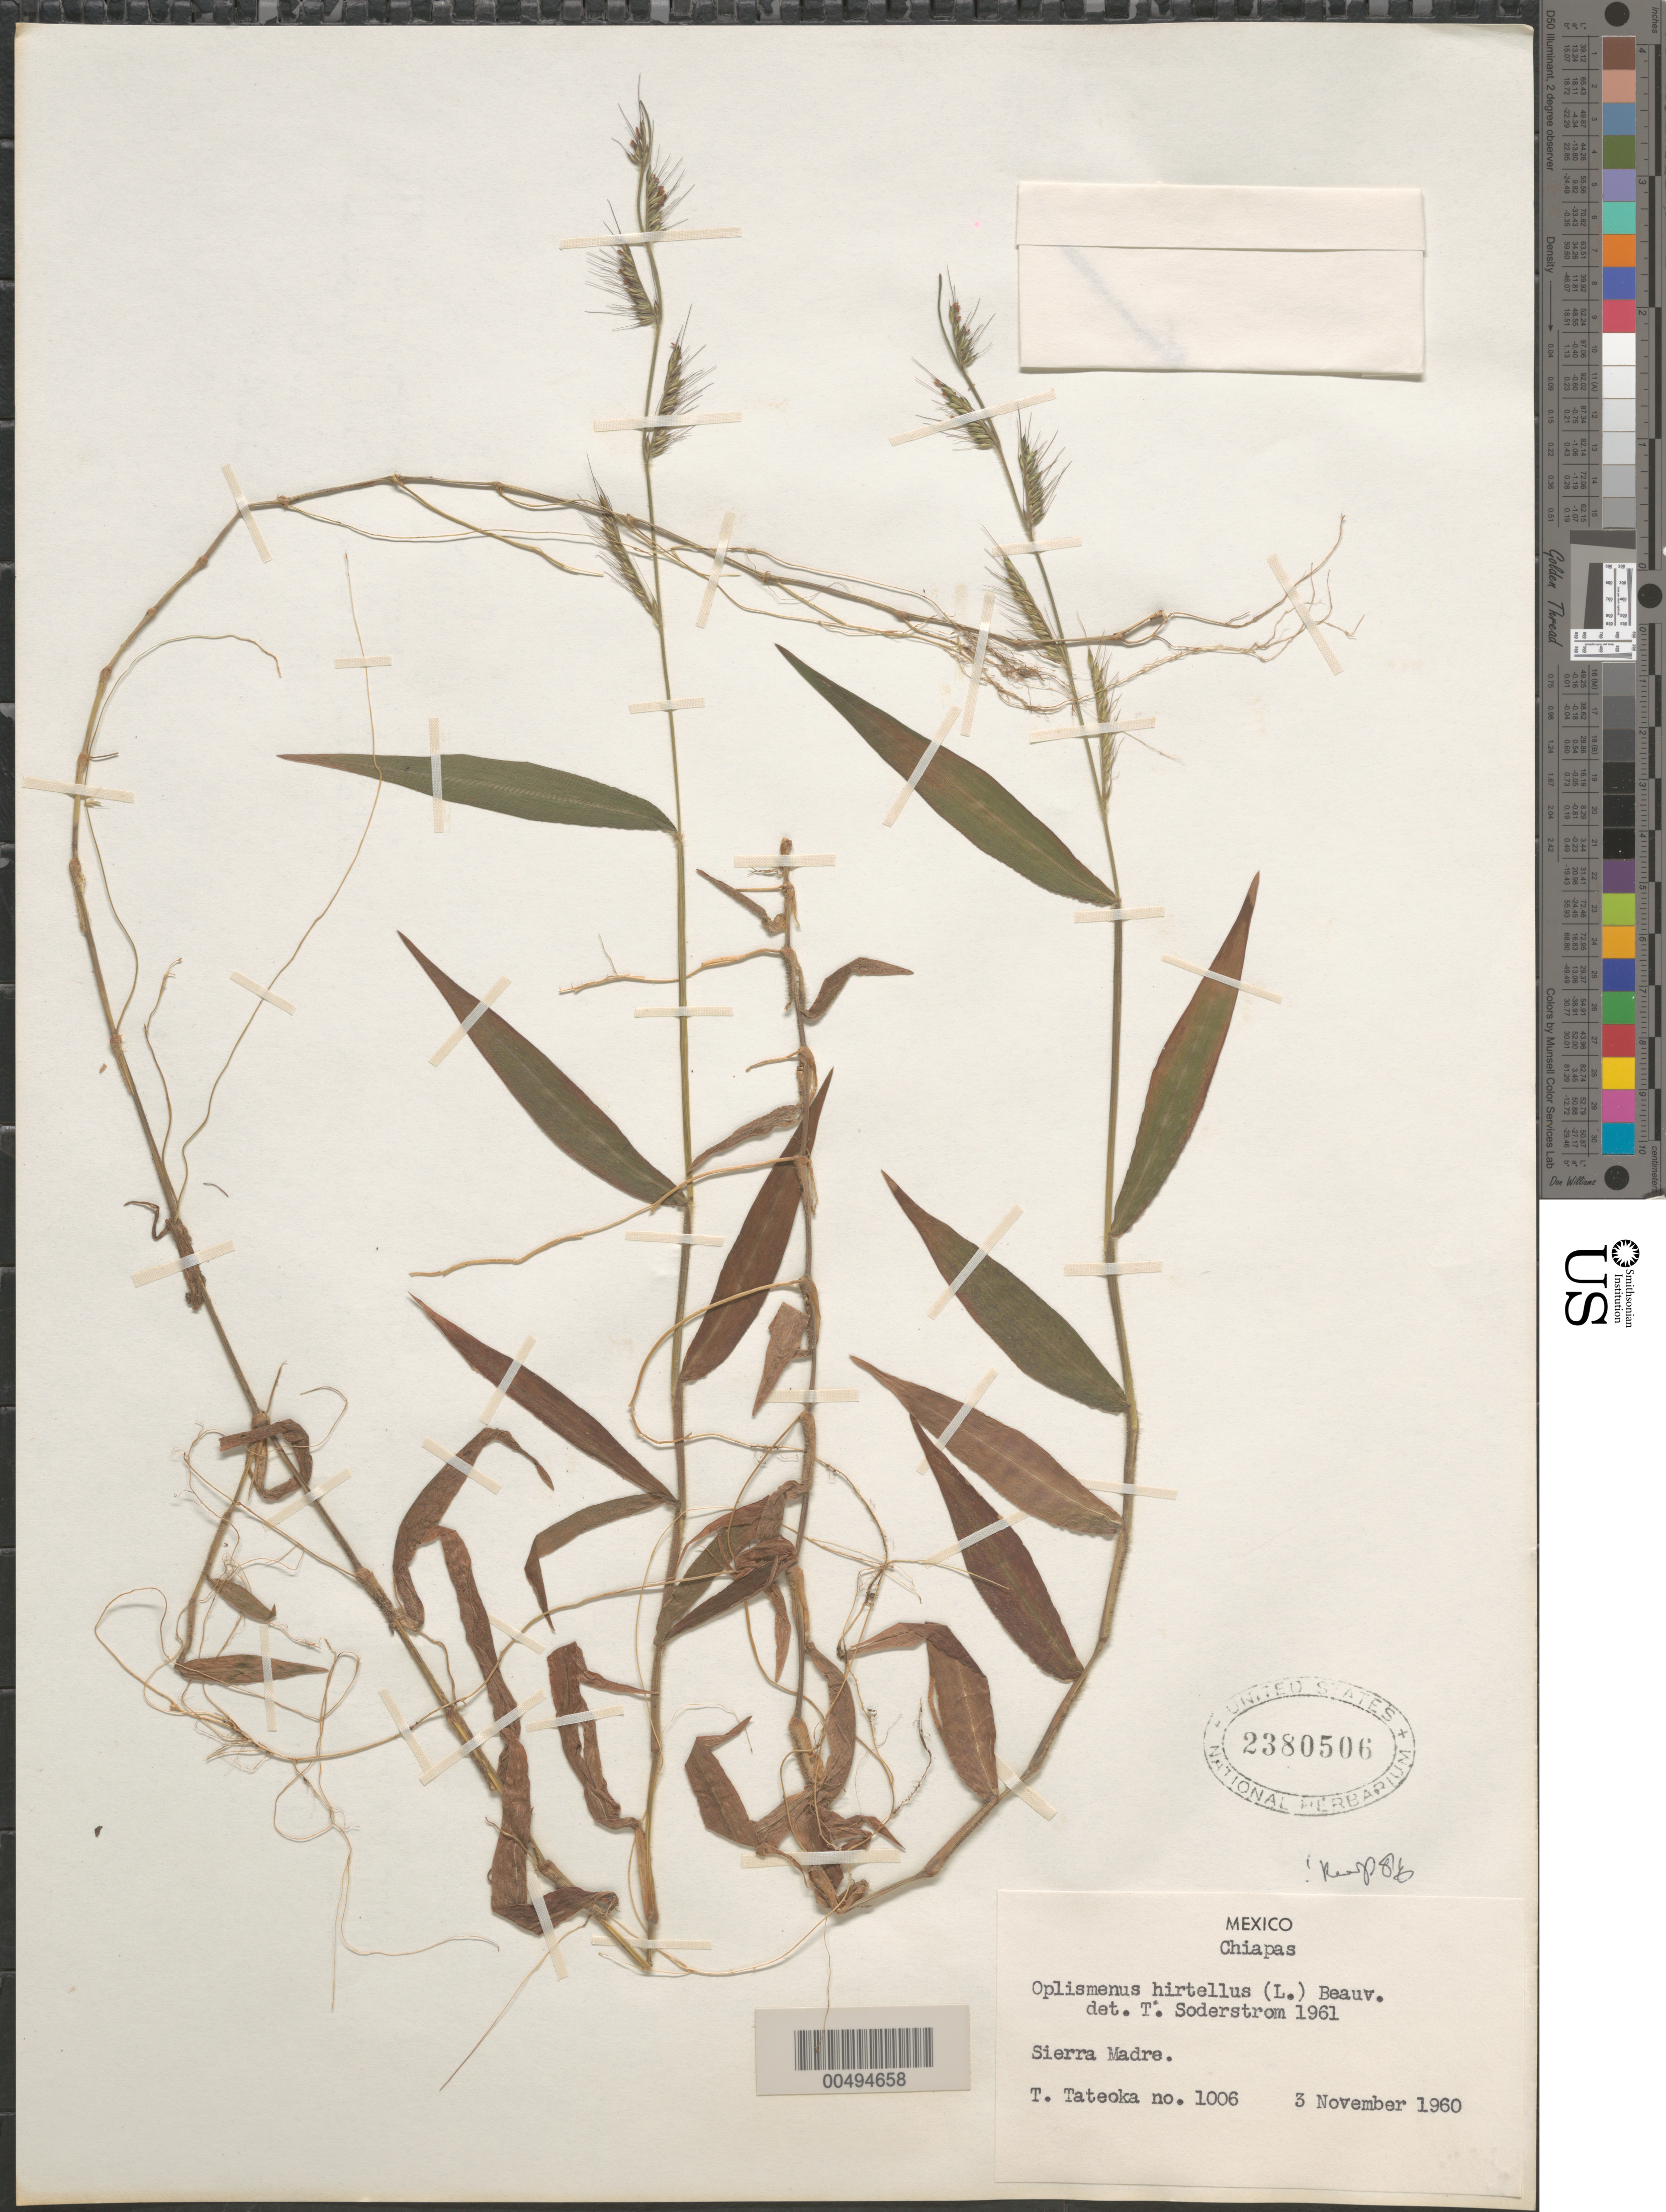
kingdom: Plantae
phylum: Tracheophyta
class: Liliopsida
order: Poales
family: Poaceae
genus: Oplismenus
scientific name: Oplismenus hirtellus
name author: (L.) P. Beauv.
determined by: Pohl, R. W.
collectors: T. Tateoka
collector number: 1006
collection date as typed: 3 Nov 1960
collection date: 1960-11-03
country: Mexico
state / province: Chiapas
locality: Sierra Madre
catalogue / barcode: US 2380506